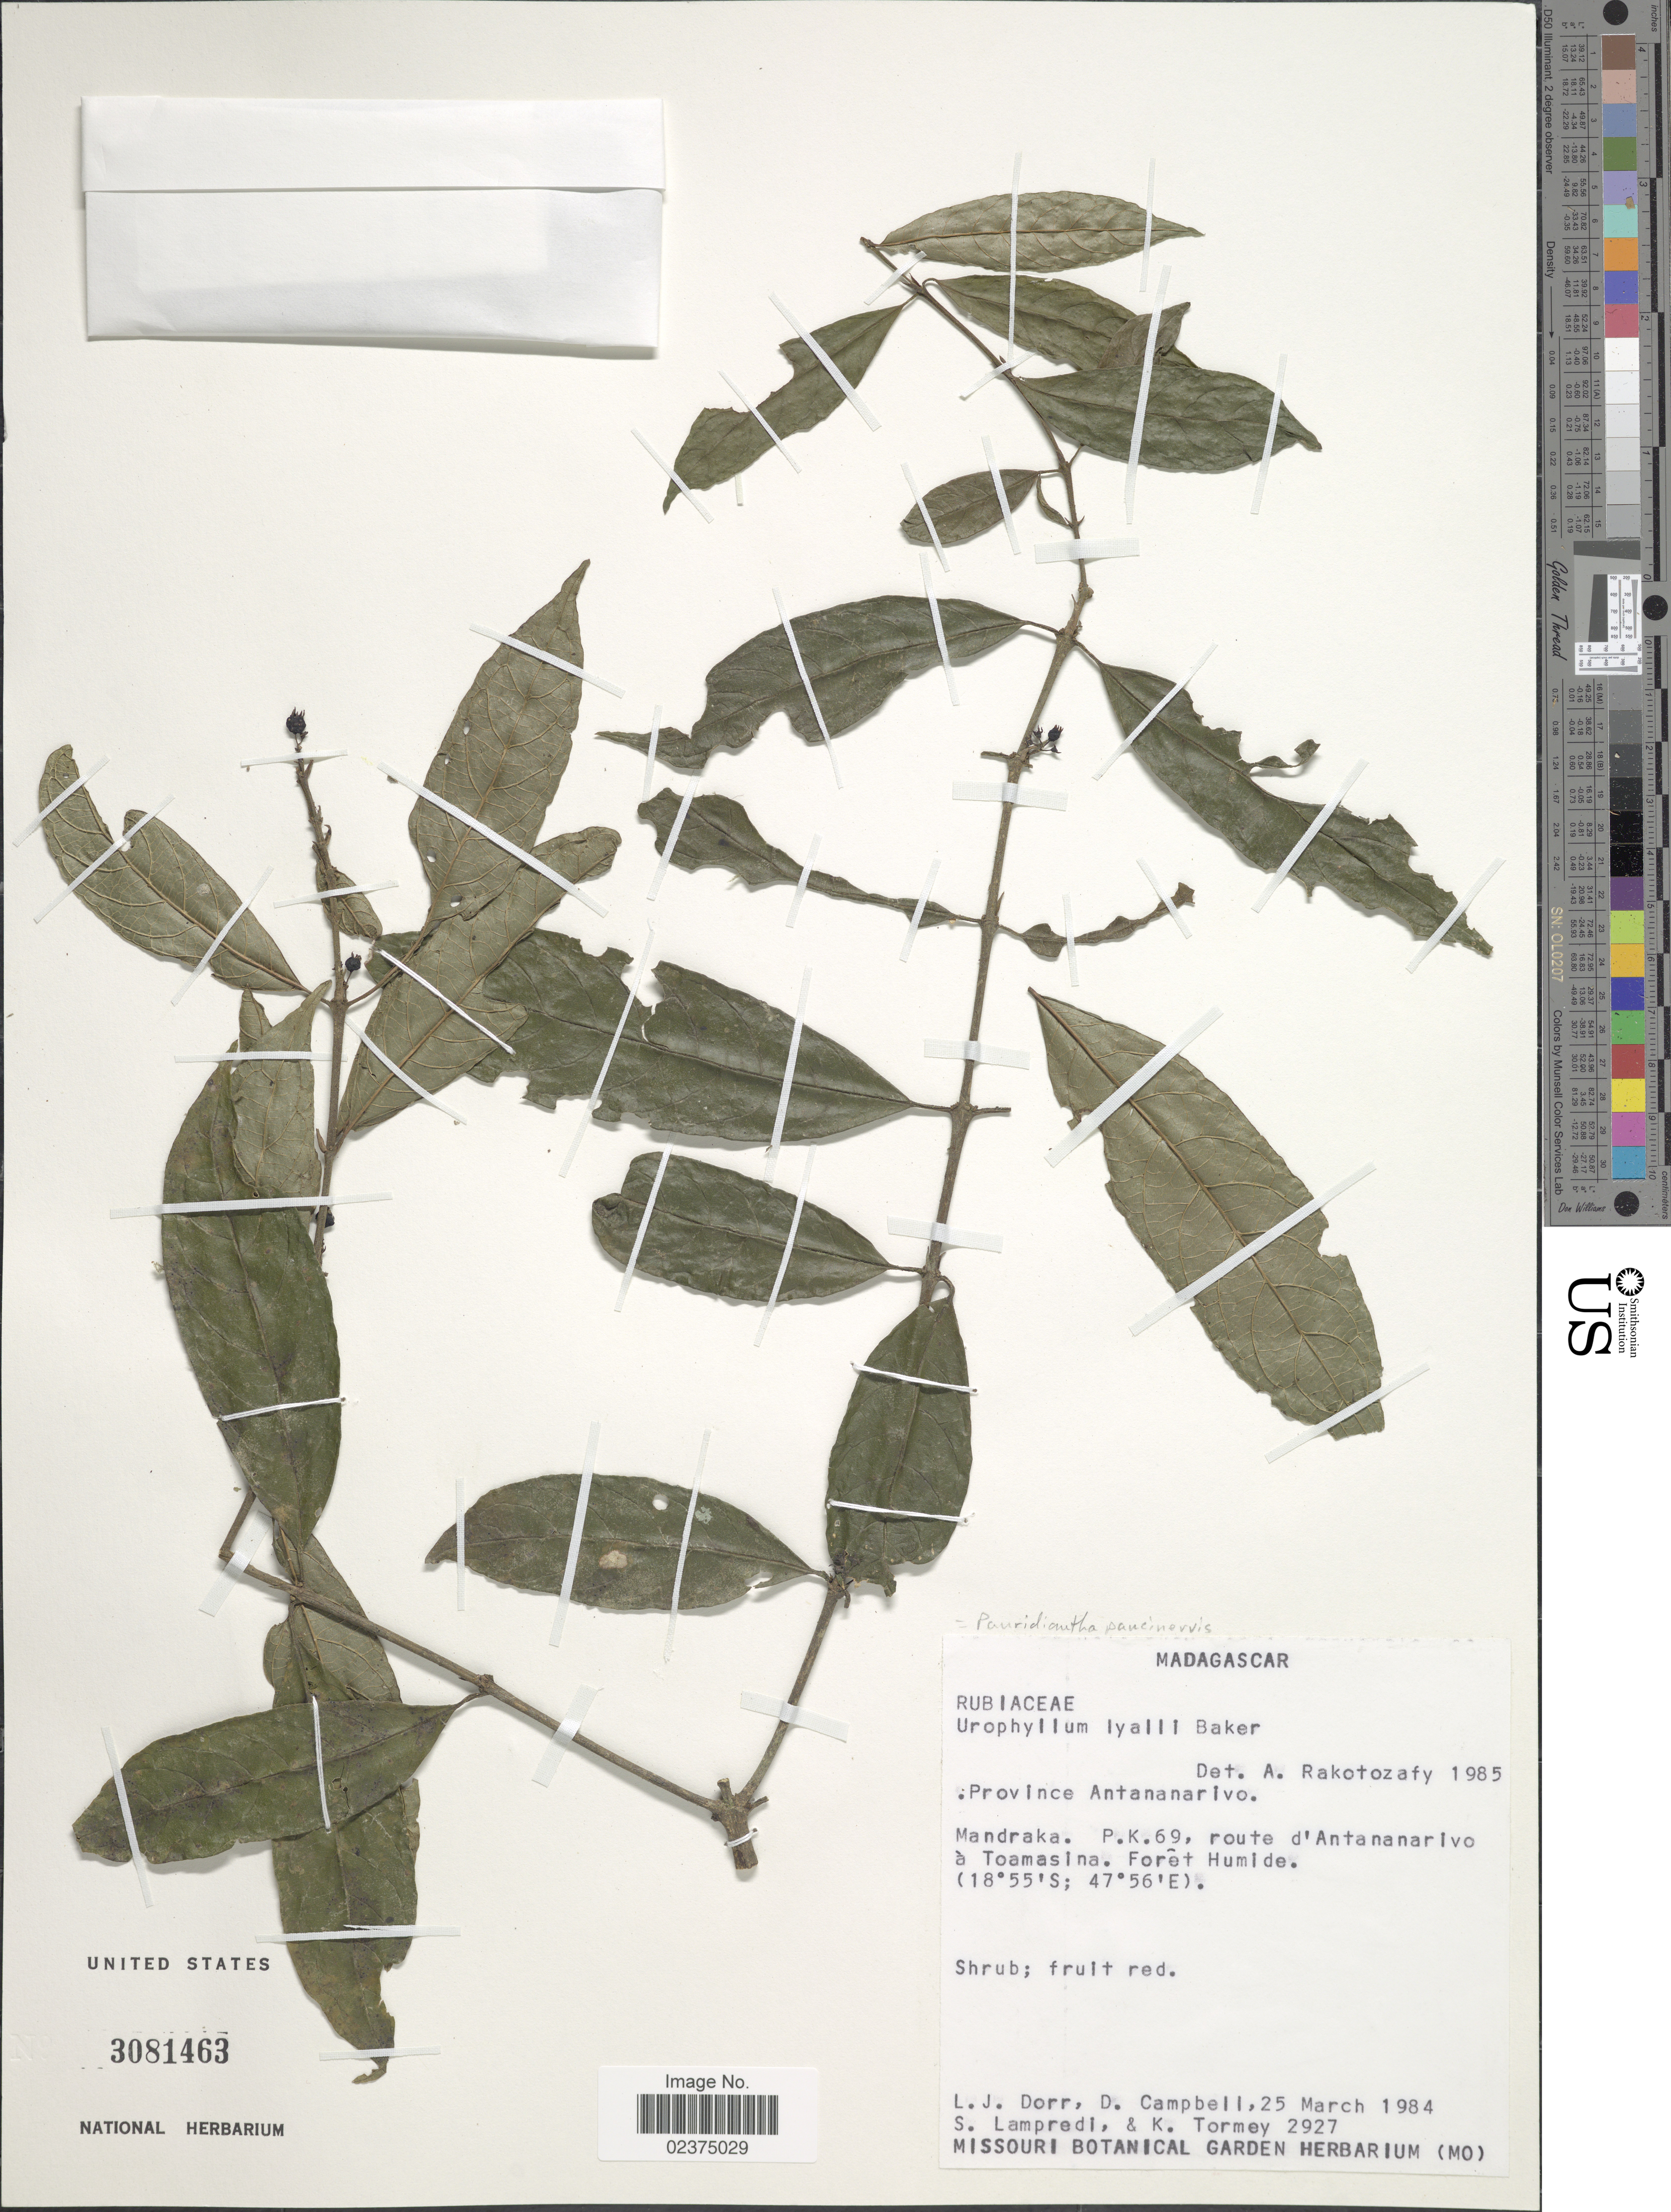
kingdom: Plantae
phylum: Tracheophyta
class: Magnoliopsida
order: Gentianales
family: Rubiaceae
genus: Pauridiantha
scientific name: Pauridiantha paucinervis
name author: (Hiern) Bremek.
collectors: L. J. Dorr, D. Campbell, S. Lampredi & K. Tormey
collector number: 2927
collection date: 1984-03-25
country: Madagascar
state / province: Alaotra Mangoro / Analamanga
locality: Amndraka, P.K. 69, route d d'Antananarivo a Toamasina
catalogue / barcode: US 3081463